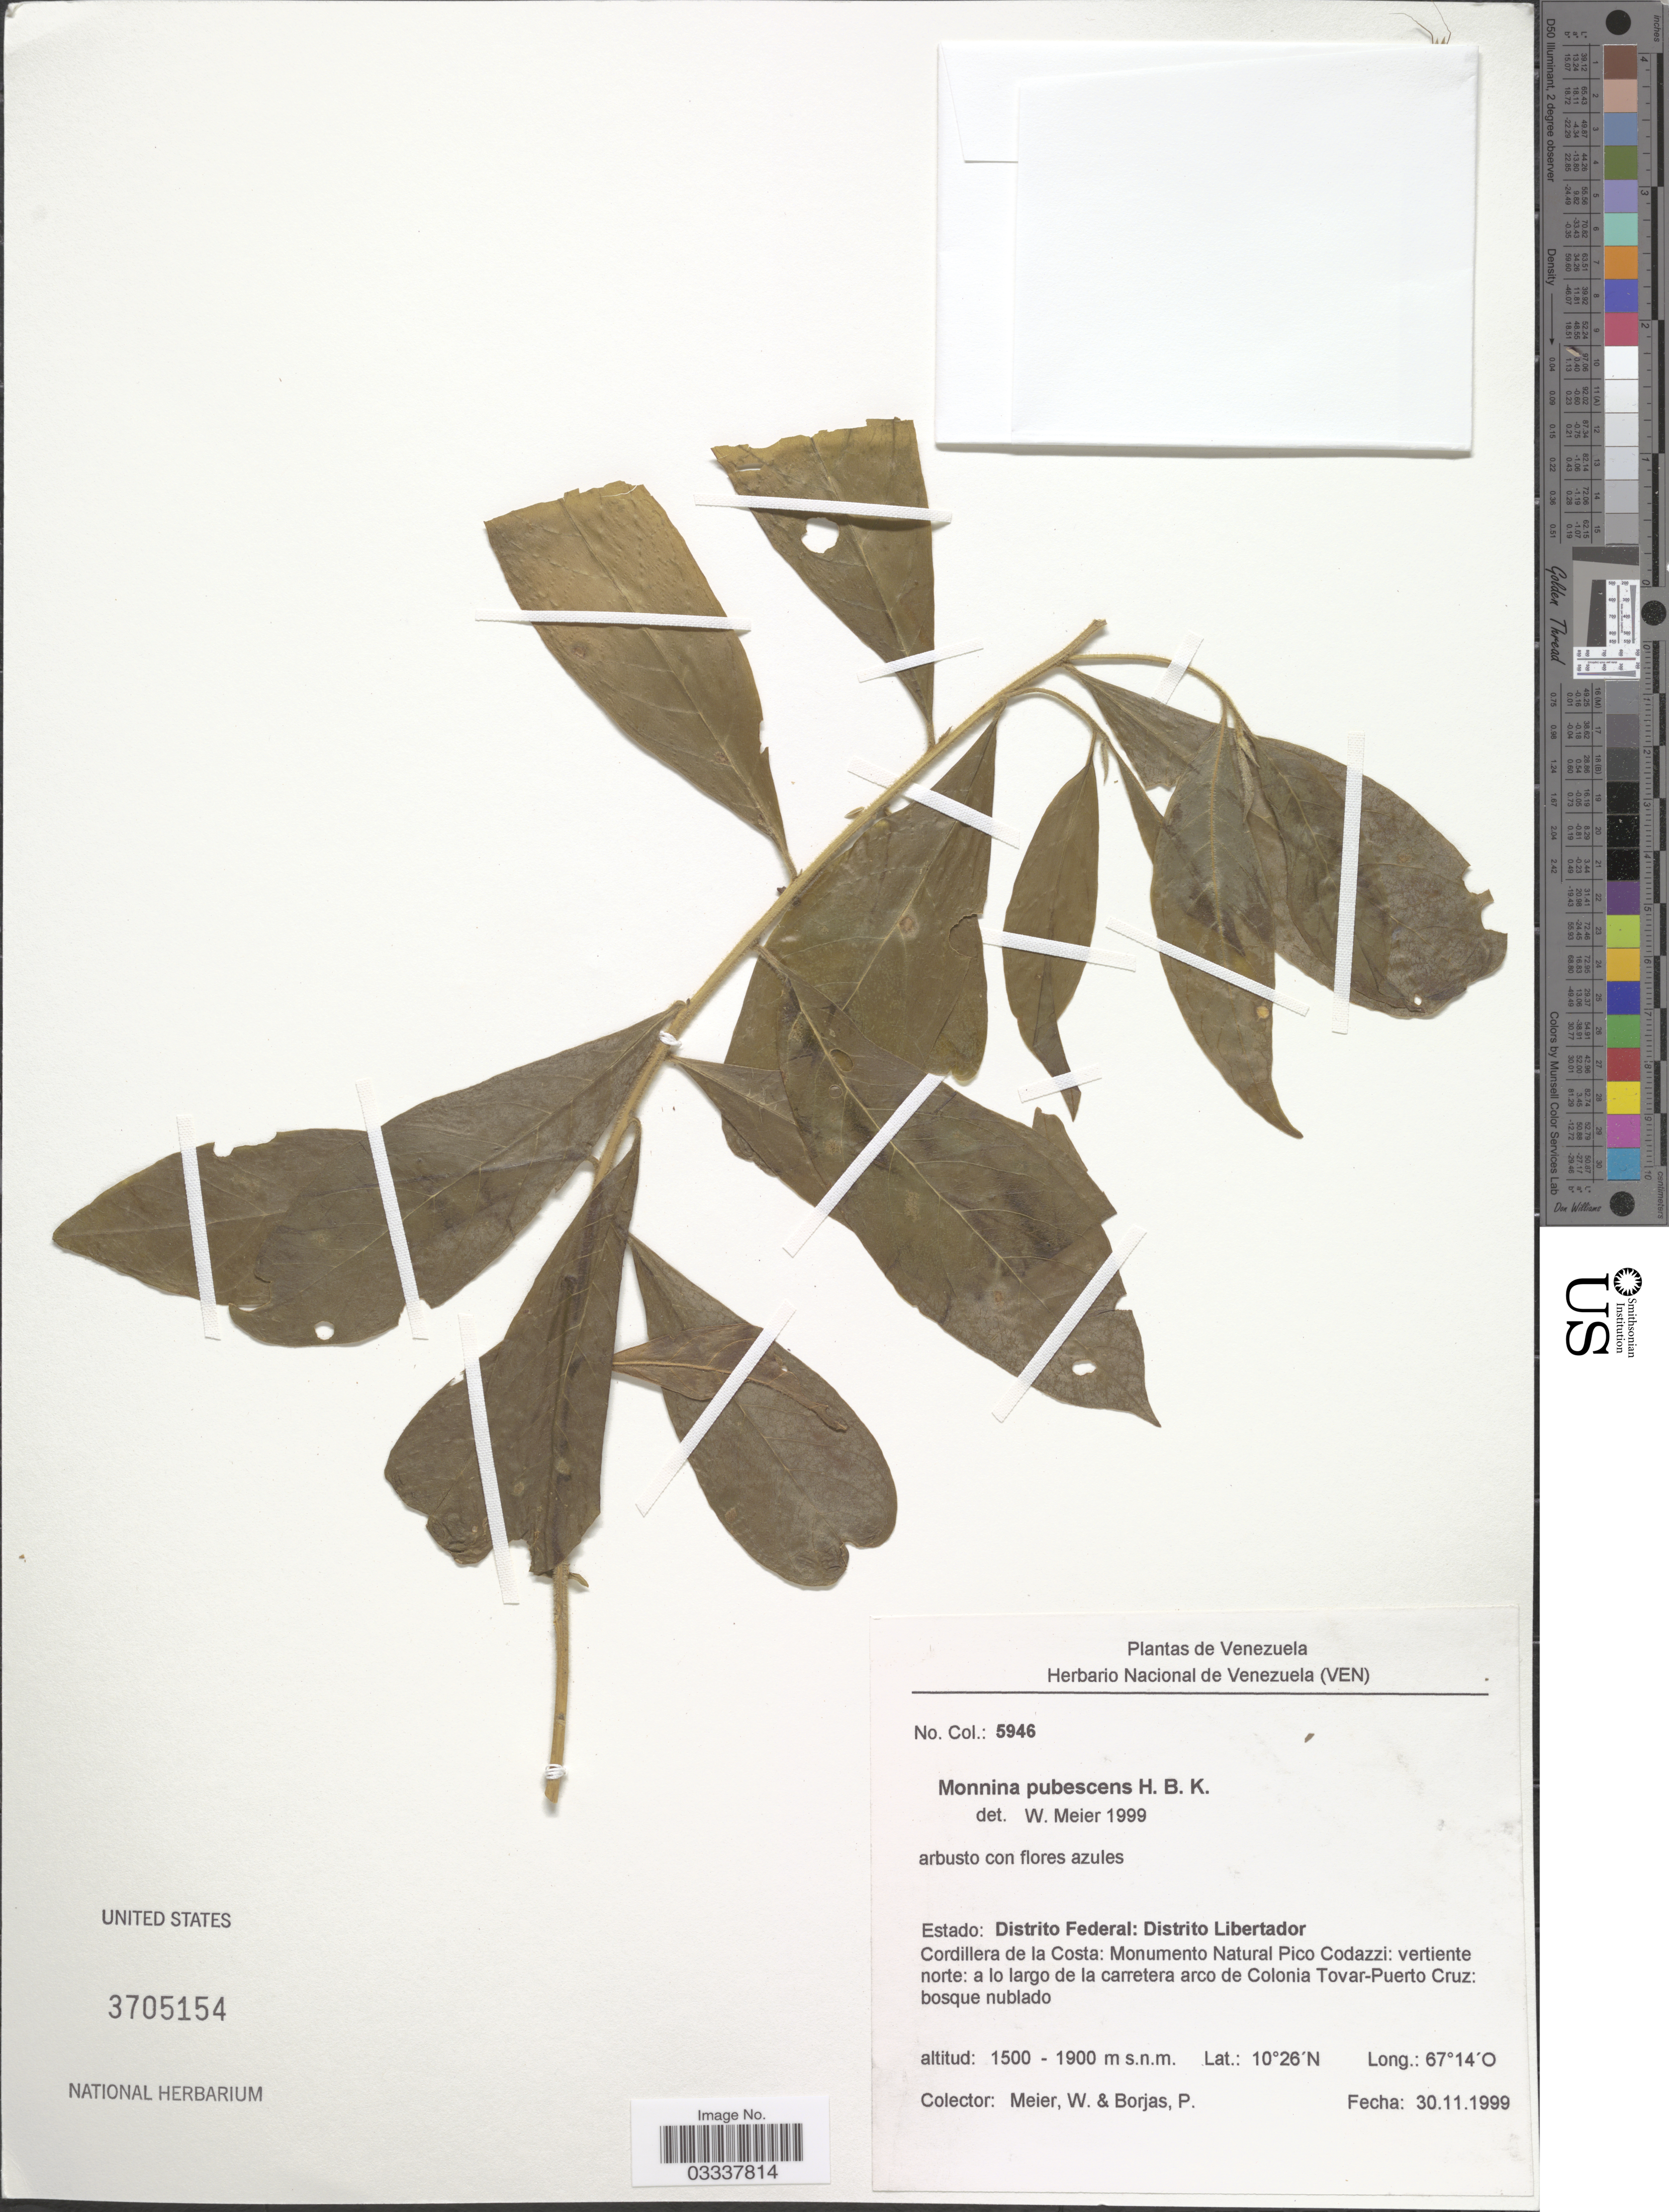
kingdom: Plantae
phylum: Tracheophyta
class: Magnoliopsida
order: Fabales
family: Polygalaceae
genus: Monnina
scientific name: Monnina pubescens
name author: Kunth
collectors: W. Meier & P. Borjas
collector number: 5946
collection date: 1999-11-30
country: Venezuela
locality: Distrito Federal: Distrito Libertador, Cordillera de la Costa: Monumento Natural Pico Codazzi: vertiente norte: a lo largo de la carretera arco de Colonia Tovar-Puerto Cruz.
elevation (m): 1500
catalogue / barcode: US 3705154